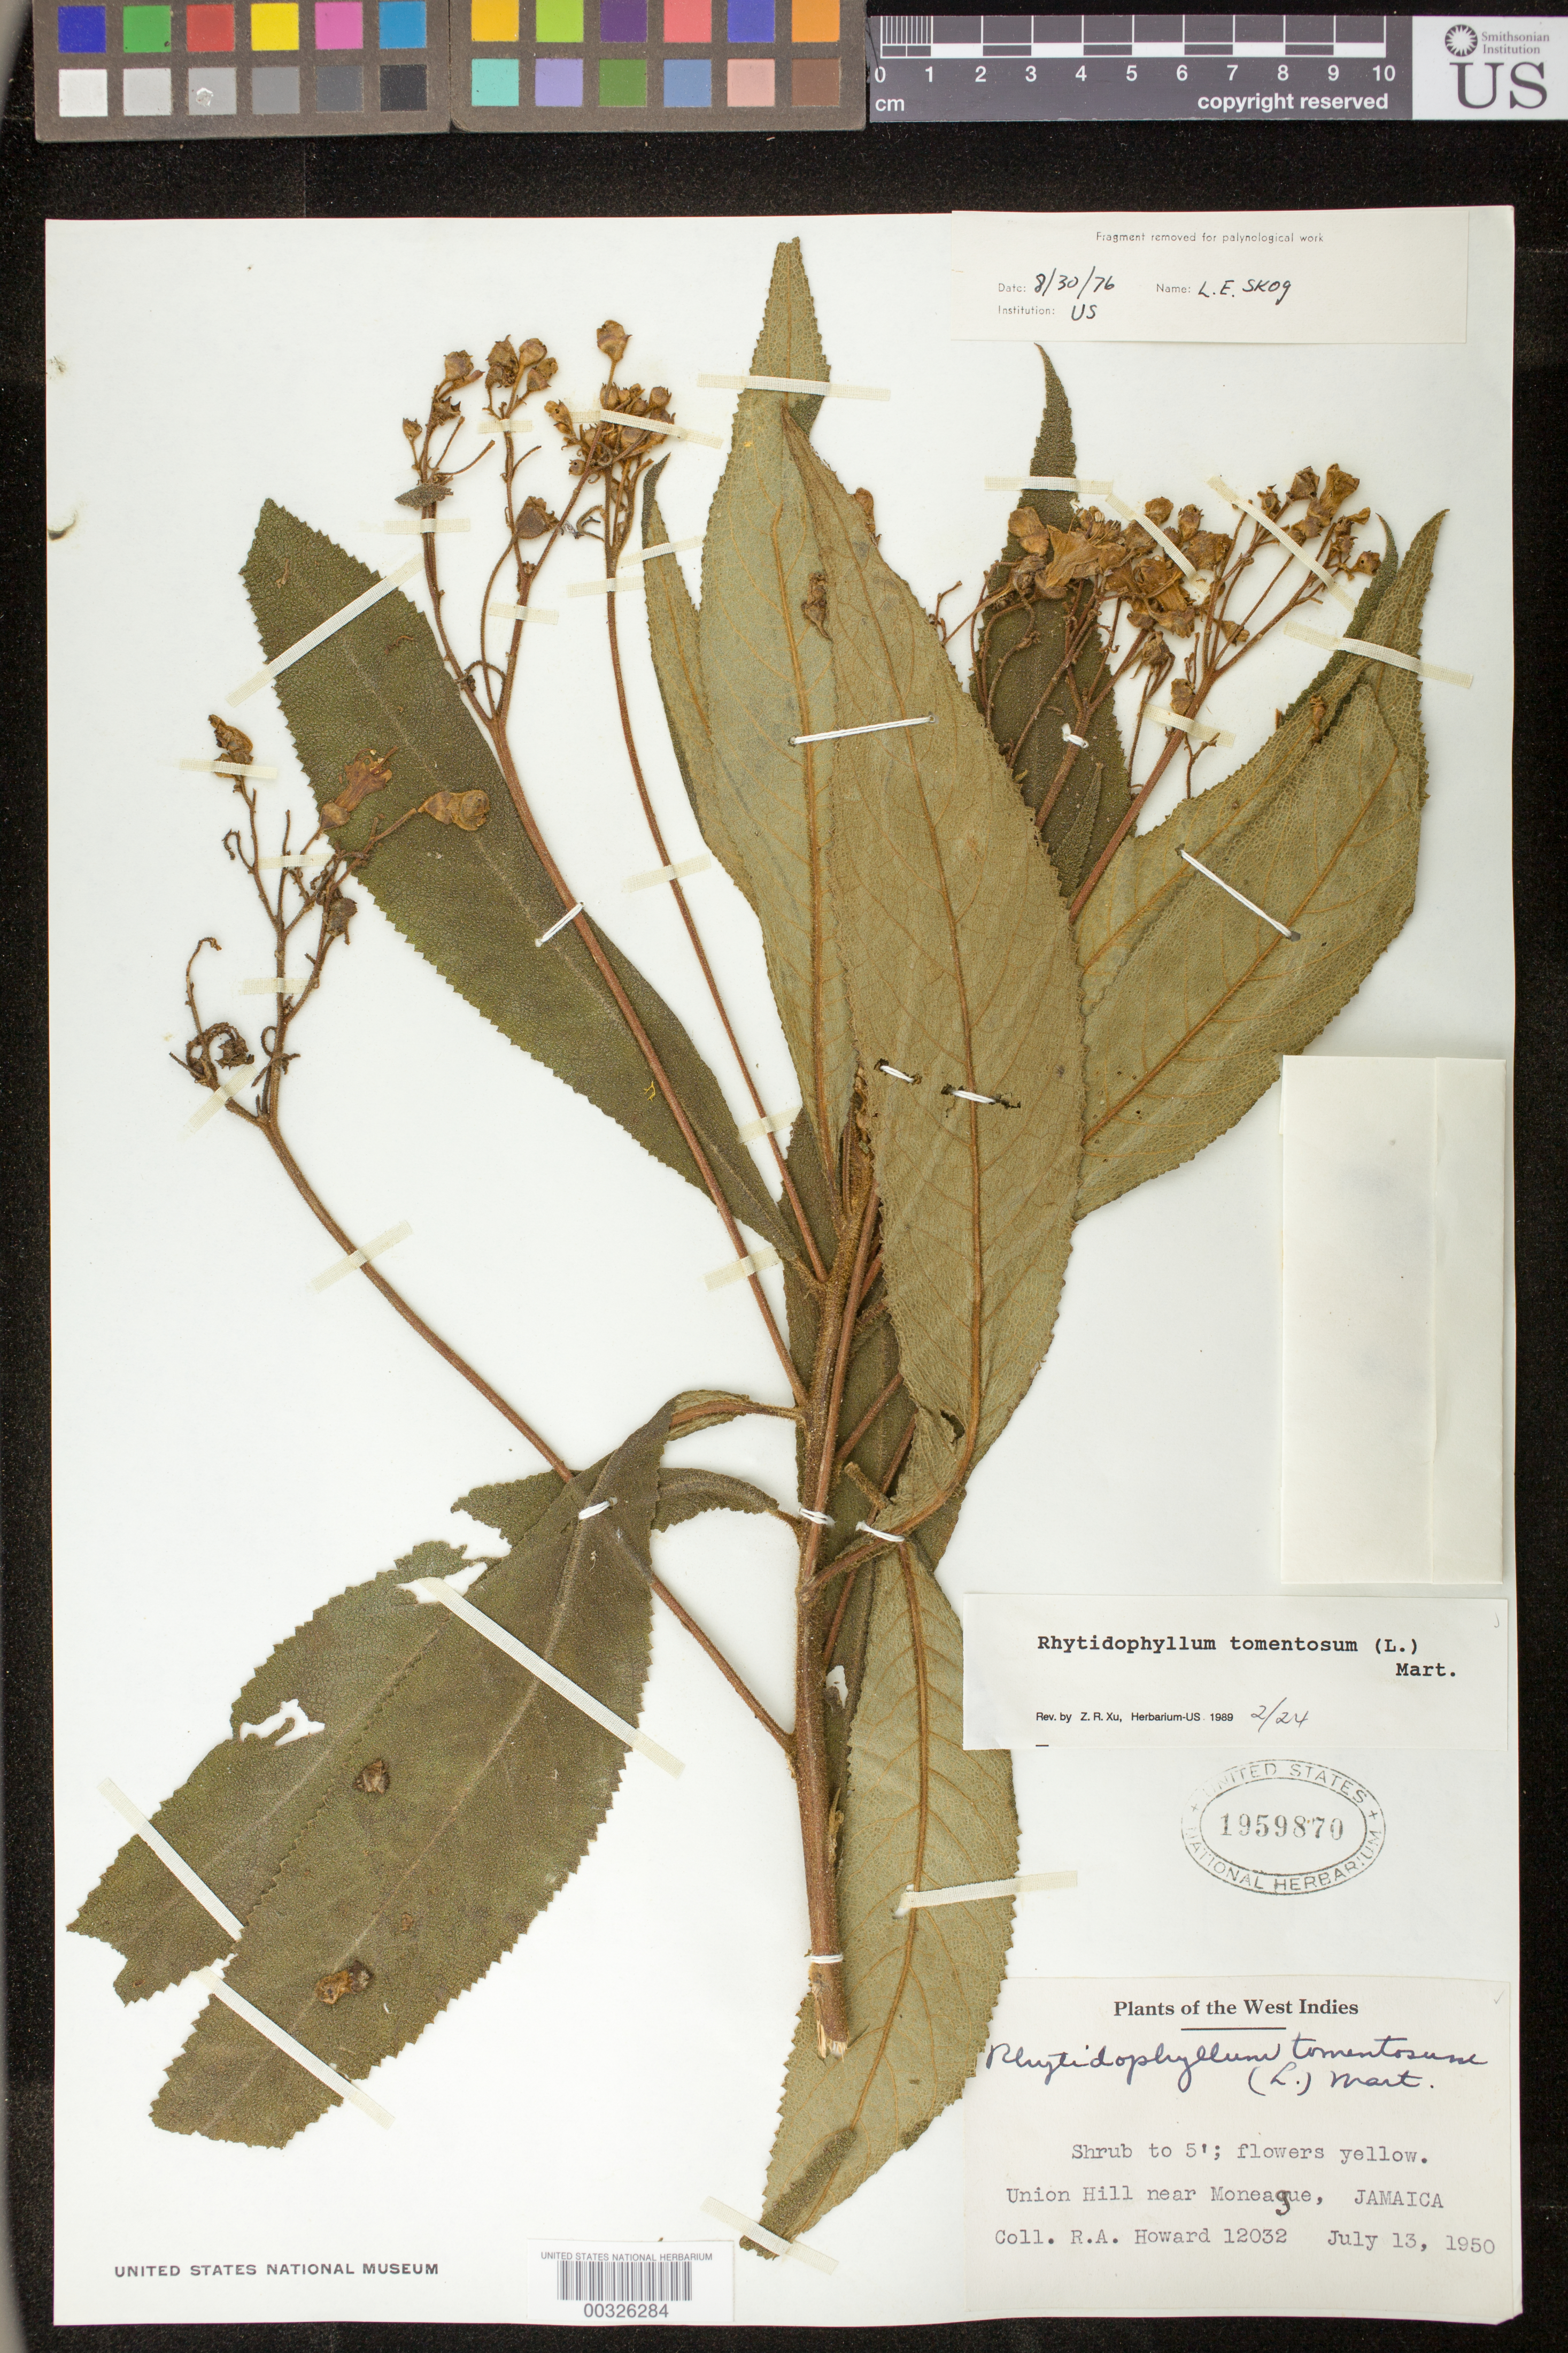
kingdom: Plantae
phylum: Tracheophyta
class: Magnoliopsida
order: Lamiales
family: Gesneriaceae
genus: Rhytidophyllum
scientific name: Rhytidophyllum tomentosum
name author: (L.) Mart.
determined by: Skog, Laurence E.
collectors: R. A. Howard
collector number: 12032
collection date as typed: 13 Jul 1950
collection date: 1950-07-13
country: Jamaica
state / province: Saint Ann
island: Jamaica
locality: Union Hill near Moneague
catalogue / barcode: US 1959870